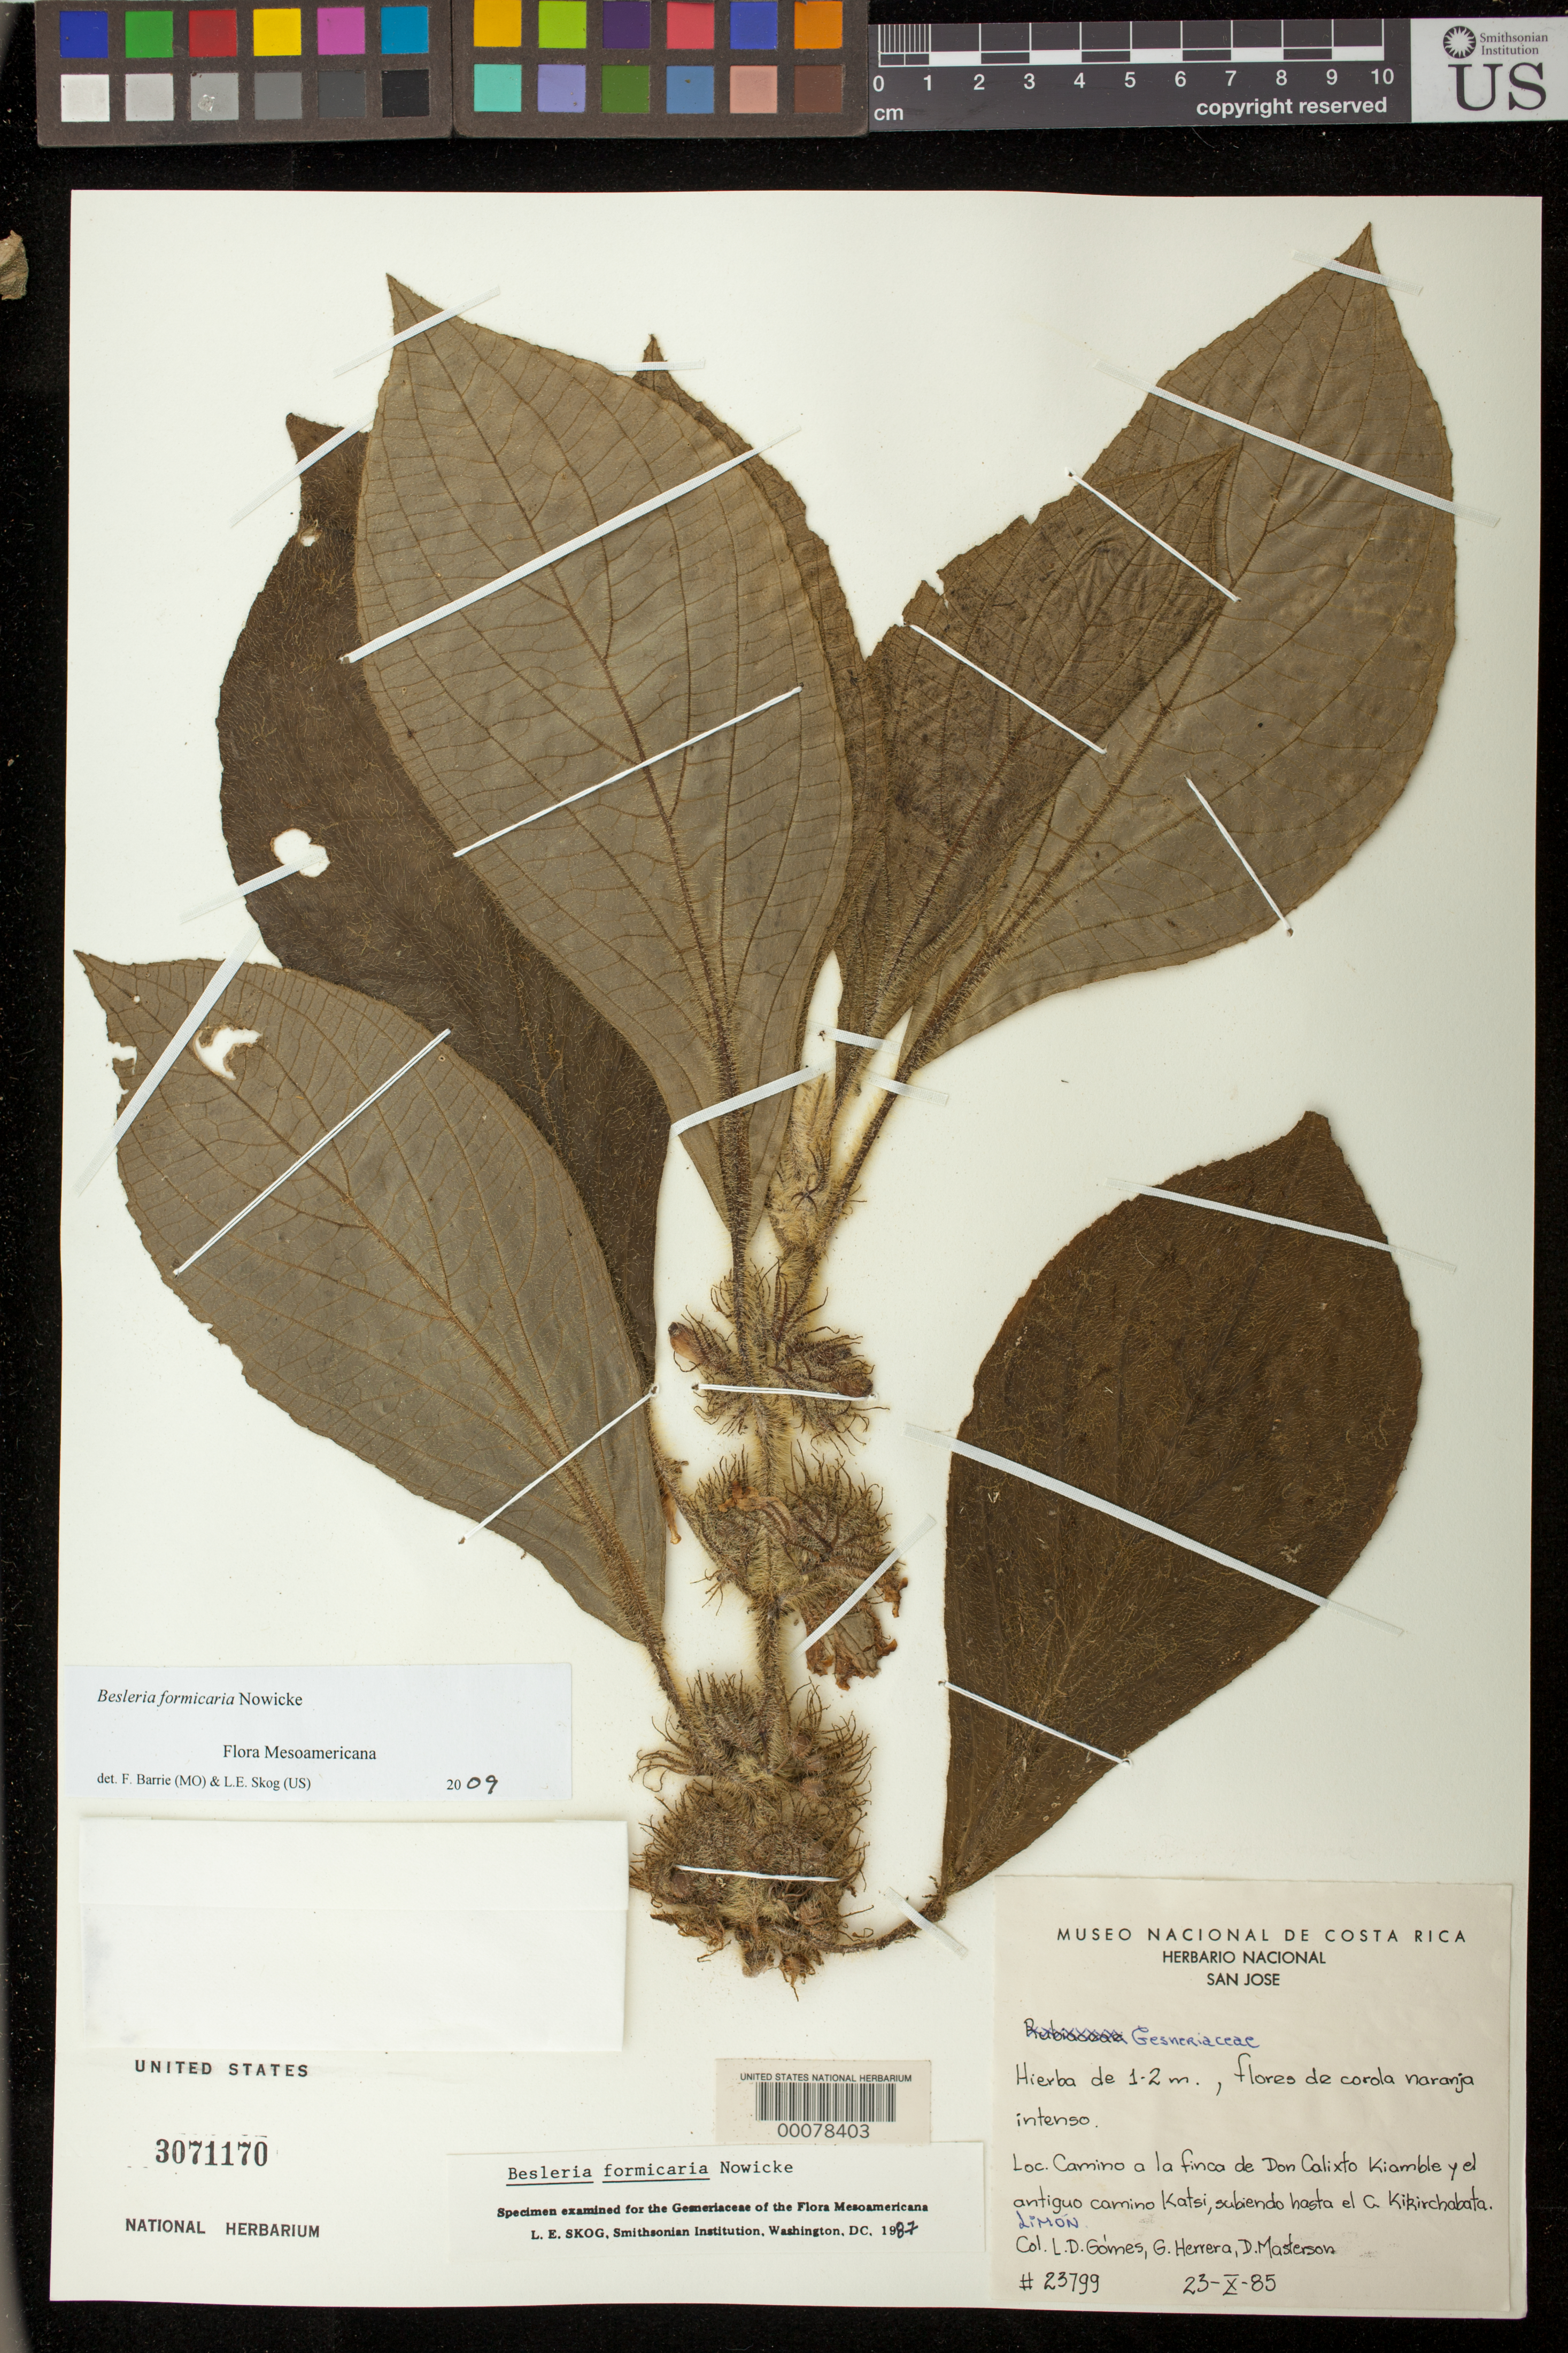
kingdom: Plantae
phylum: Tracheophyta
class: Magnoliopsida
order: Lamiales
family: Gesneriaceae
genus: Besleria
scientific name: Besleria formicaria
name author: Nowicke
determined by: Skog, Laurence E.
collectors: L. D. Gómez, G. Herrera & D. Masterson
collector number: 23799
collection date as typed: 23 Oct 1985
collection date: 1985-10-23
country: Costa Rica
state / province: Limón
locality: Camino e a la finca de Don Calixto Kiamble & el antiguo camino a Katsi, subiendo hasta el Cerro Kikírchabata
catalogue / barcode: US 3071170